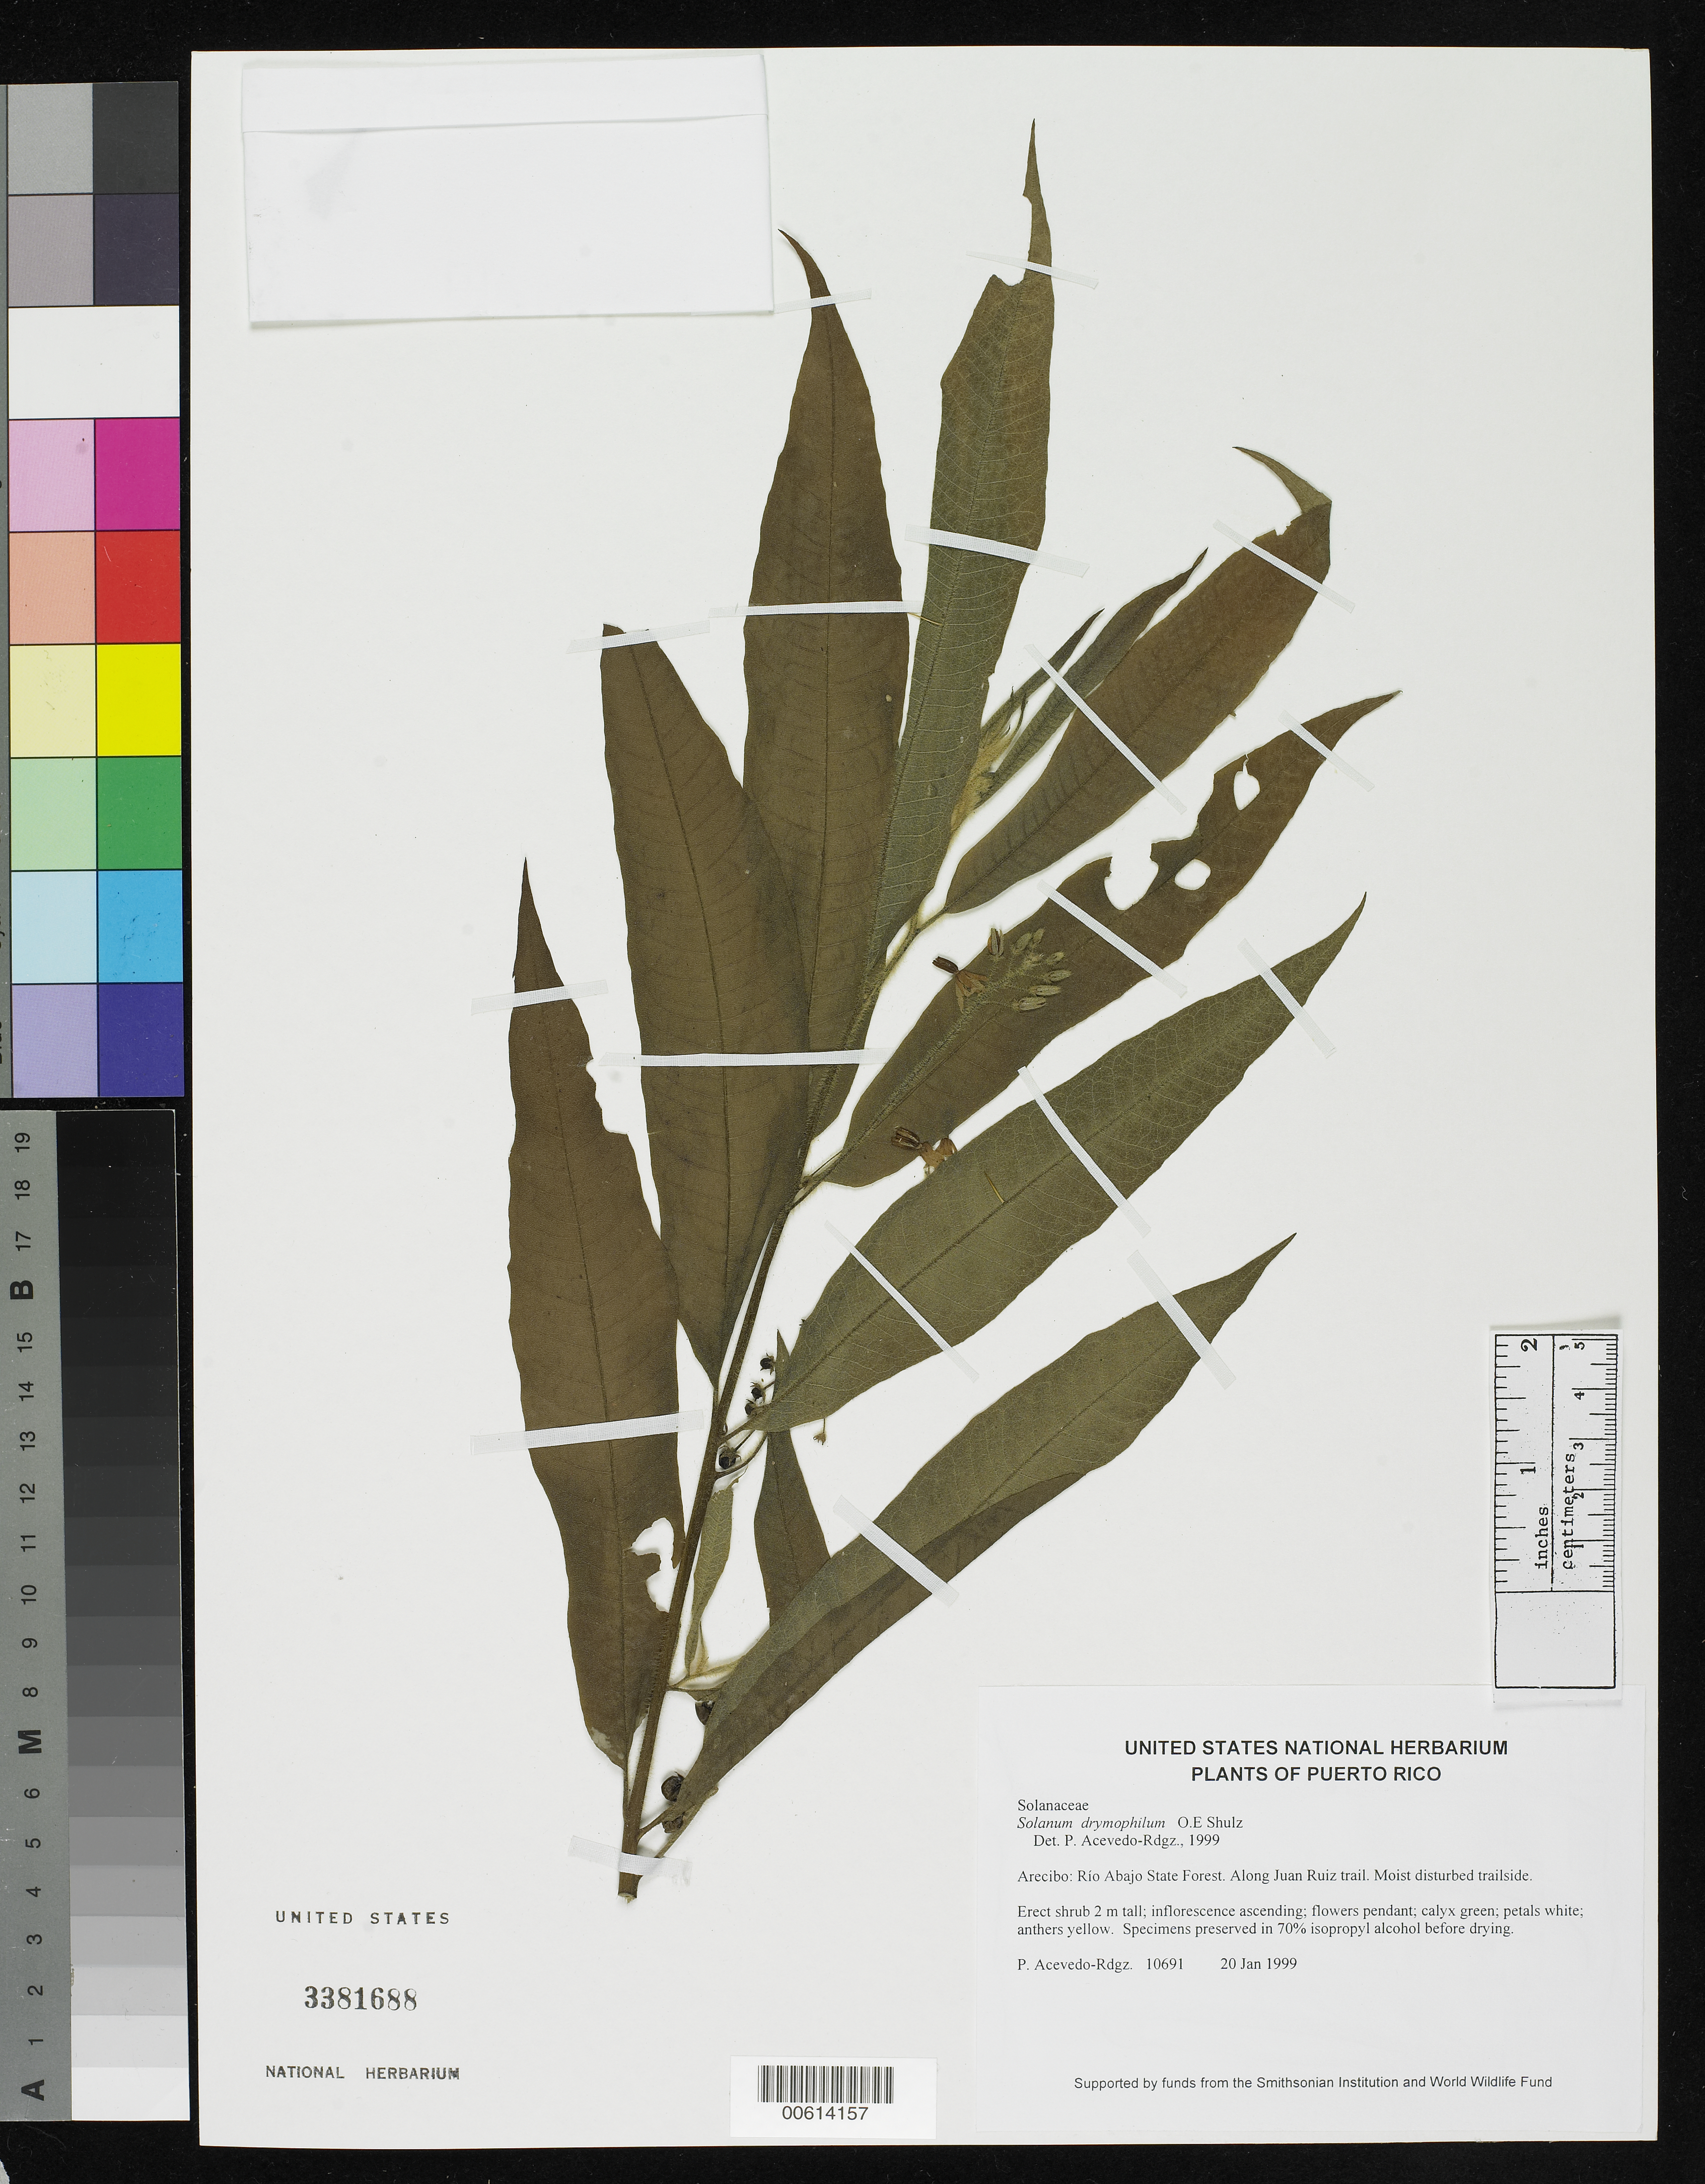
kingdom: Plantae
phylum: Tracheophyta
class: Magnoliopsida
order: Solanales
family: Solanaceae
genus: Solanum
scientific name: Solanum ensifolium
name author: Dunal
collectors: P. Acevedo-Rodr.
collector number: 10691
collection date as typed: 20 Jan 1999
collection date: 1999-01-20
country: Puerto Rico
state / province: Arecibo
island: Puerto Rico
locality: Arecibo; Río Abajo State Forest. Along Juan Ruiz trail.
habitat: Moist disturbed trailside.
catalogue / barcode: US 3381688